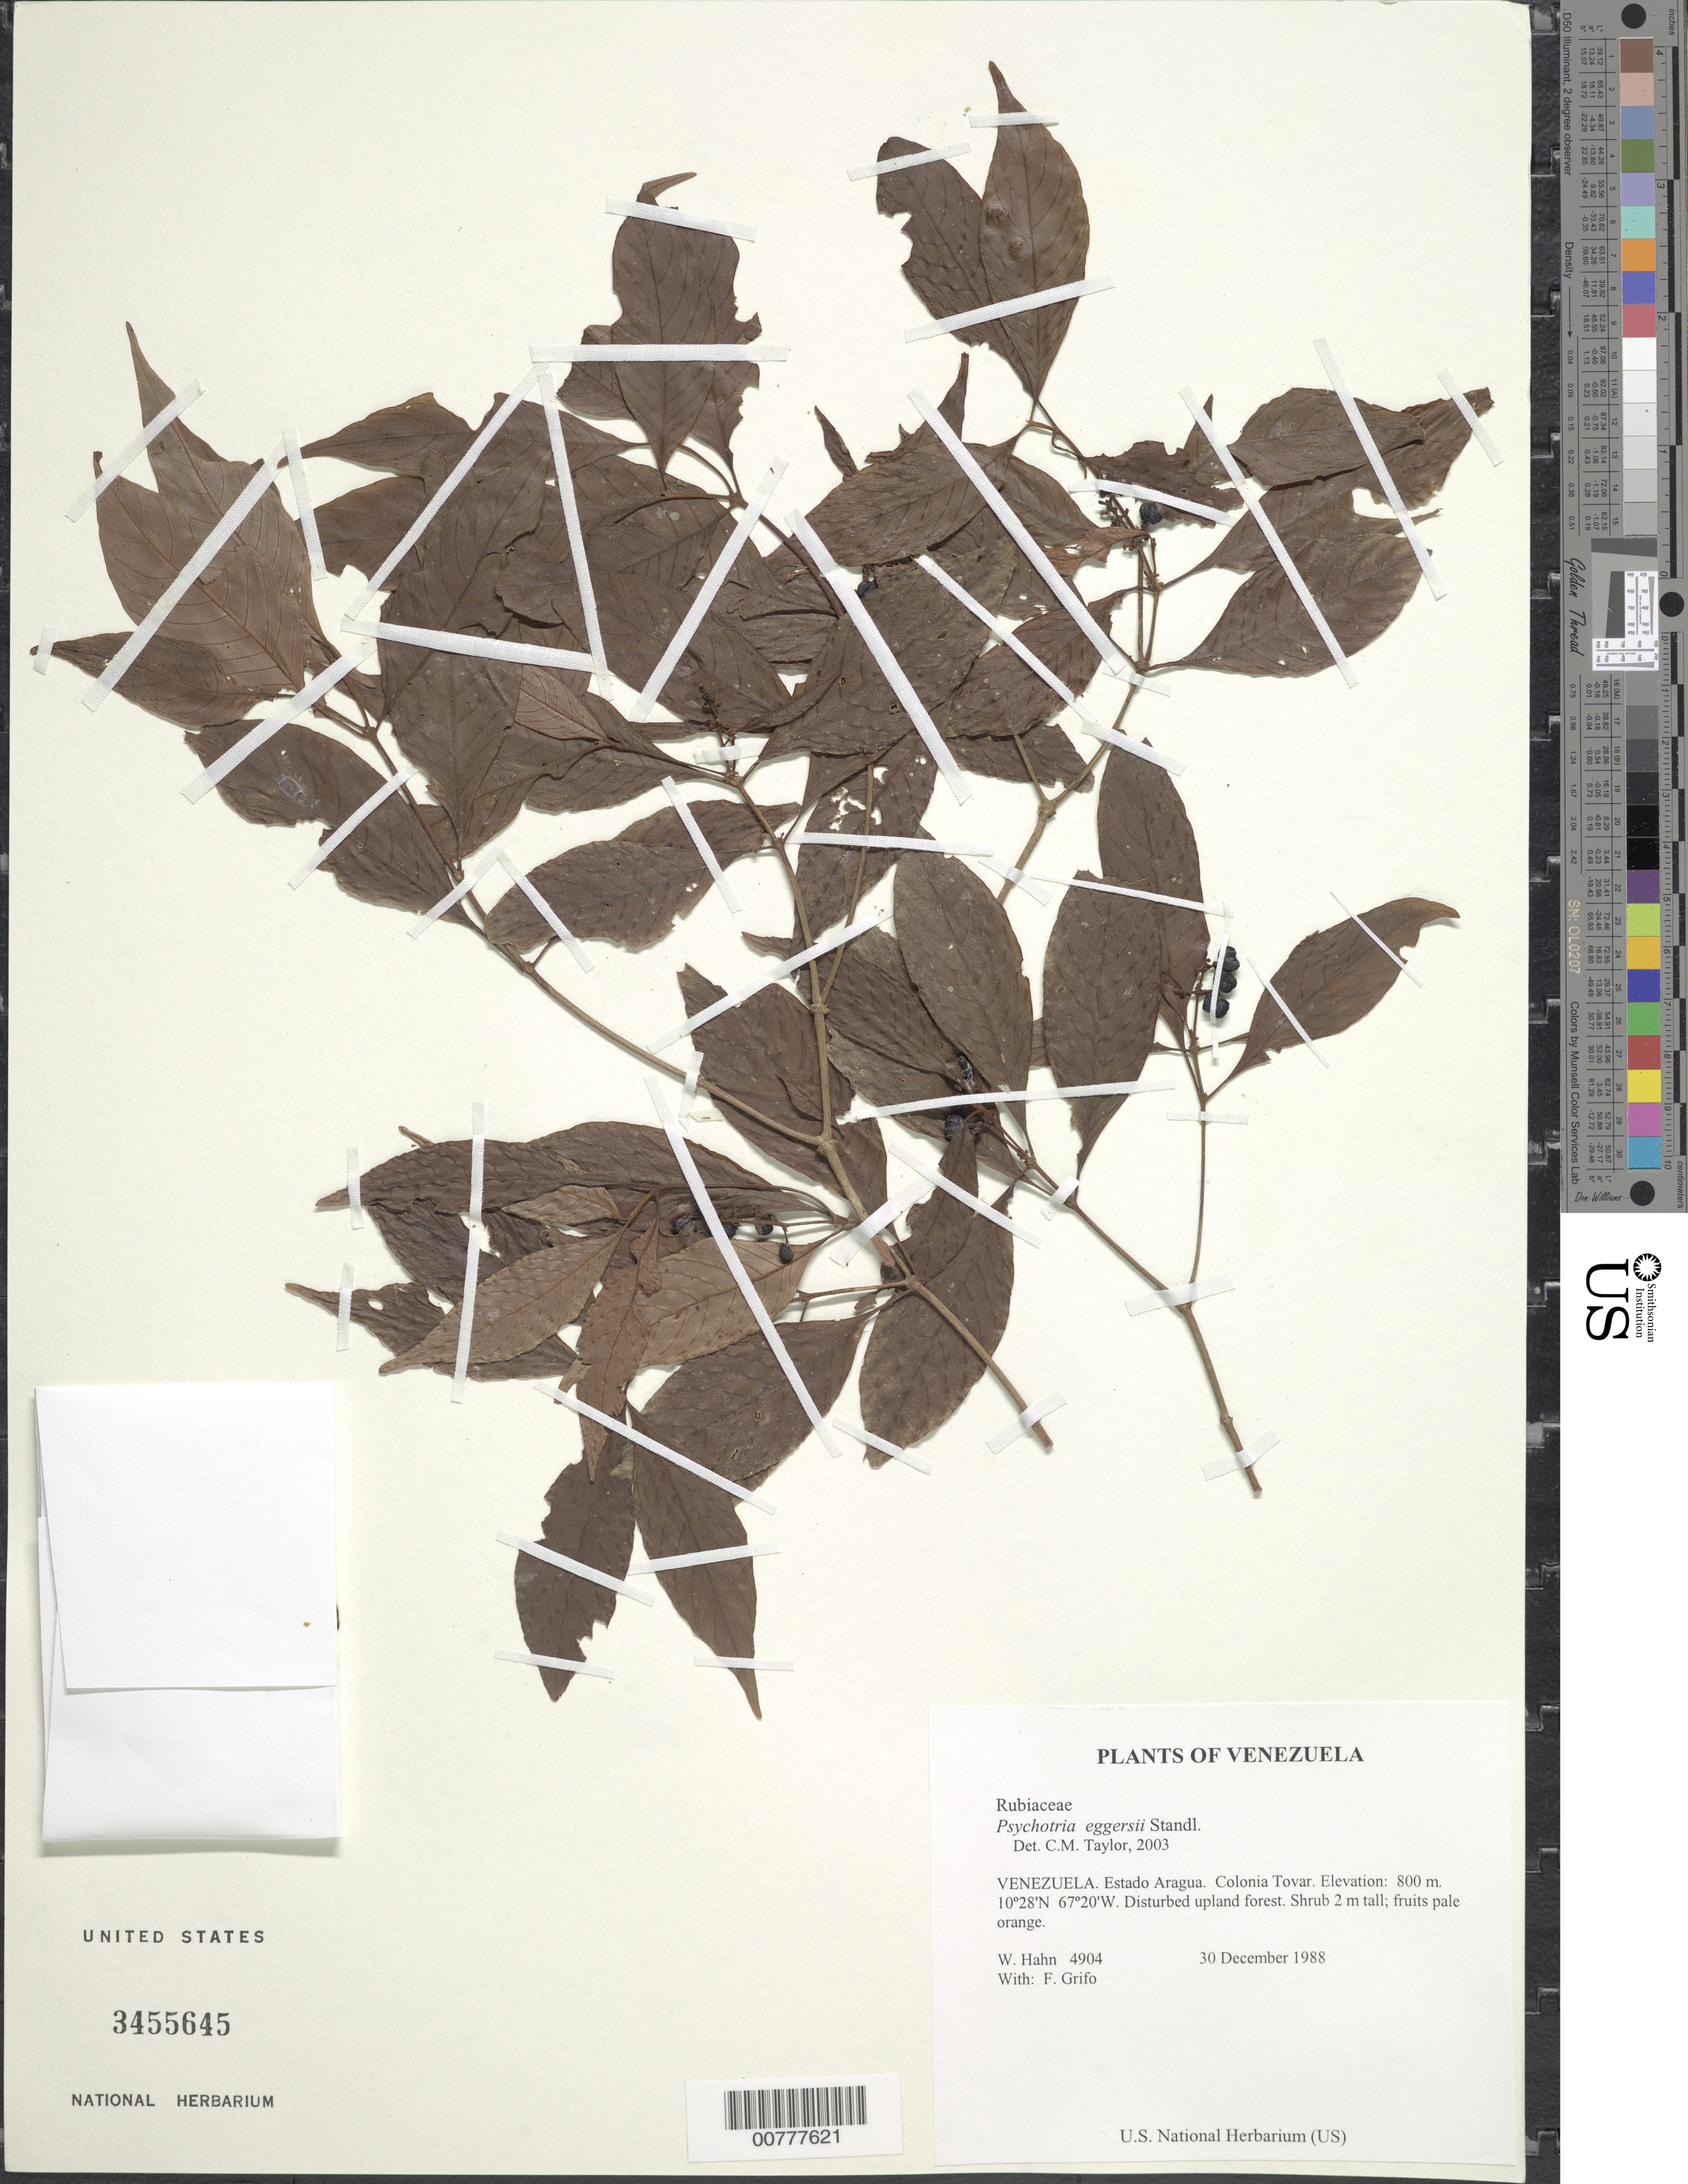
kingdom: Plantae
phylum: Tracheophyta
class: Magnoliopsida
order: Gentianales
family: Rubiaceae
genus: Psychotria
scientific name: Psychotria eggersii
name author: Standl.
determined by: Taylor, Charlotte M.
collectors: W. Hahn & F. Grifo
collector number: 4904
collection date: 1988-12-30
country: Venezuela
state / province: Aragua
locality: Colonia Tovar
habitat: Disturbed upland forest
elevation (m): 800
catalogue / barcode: US 3455645